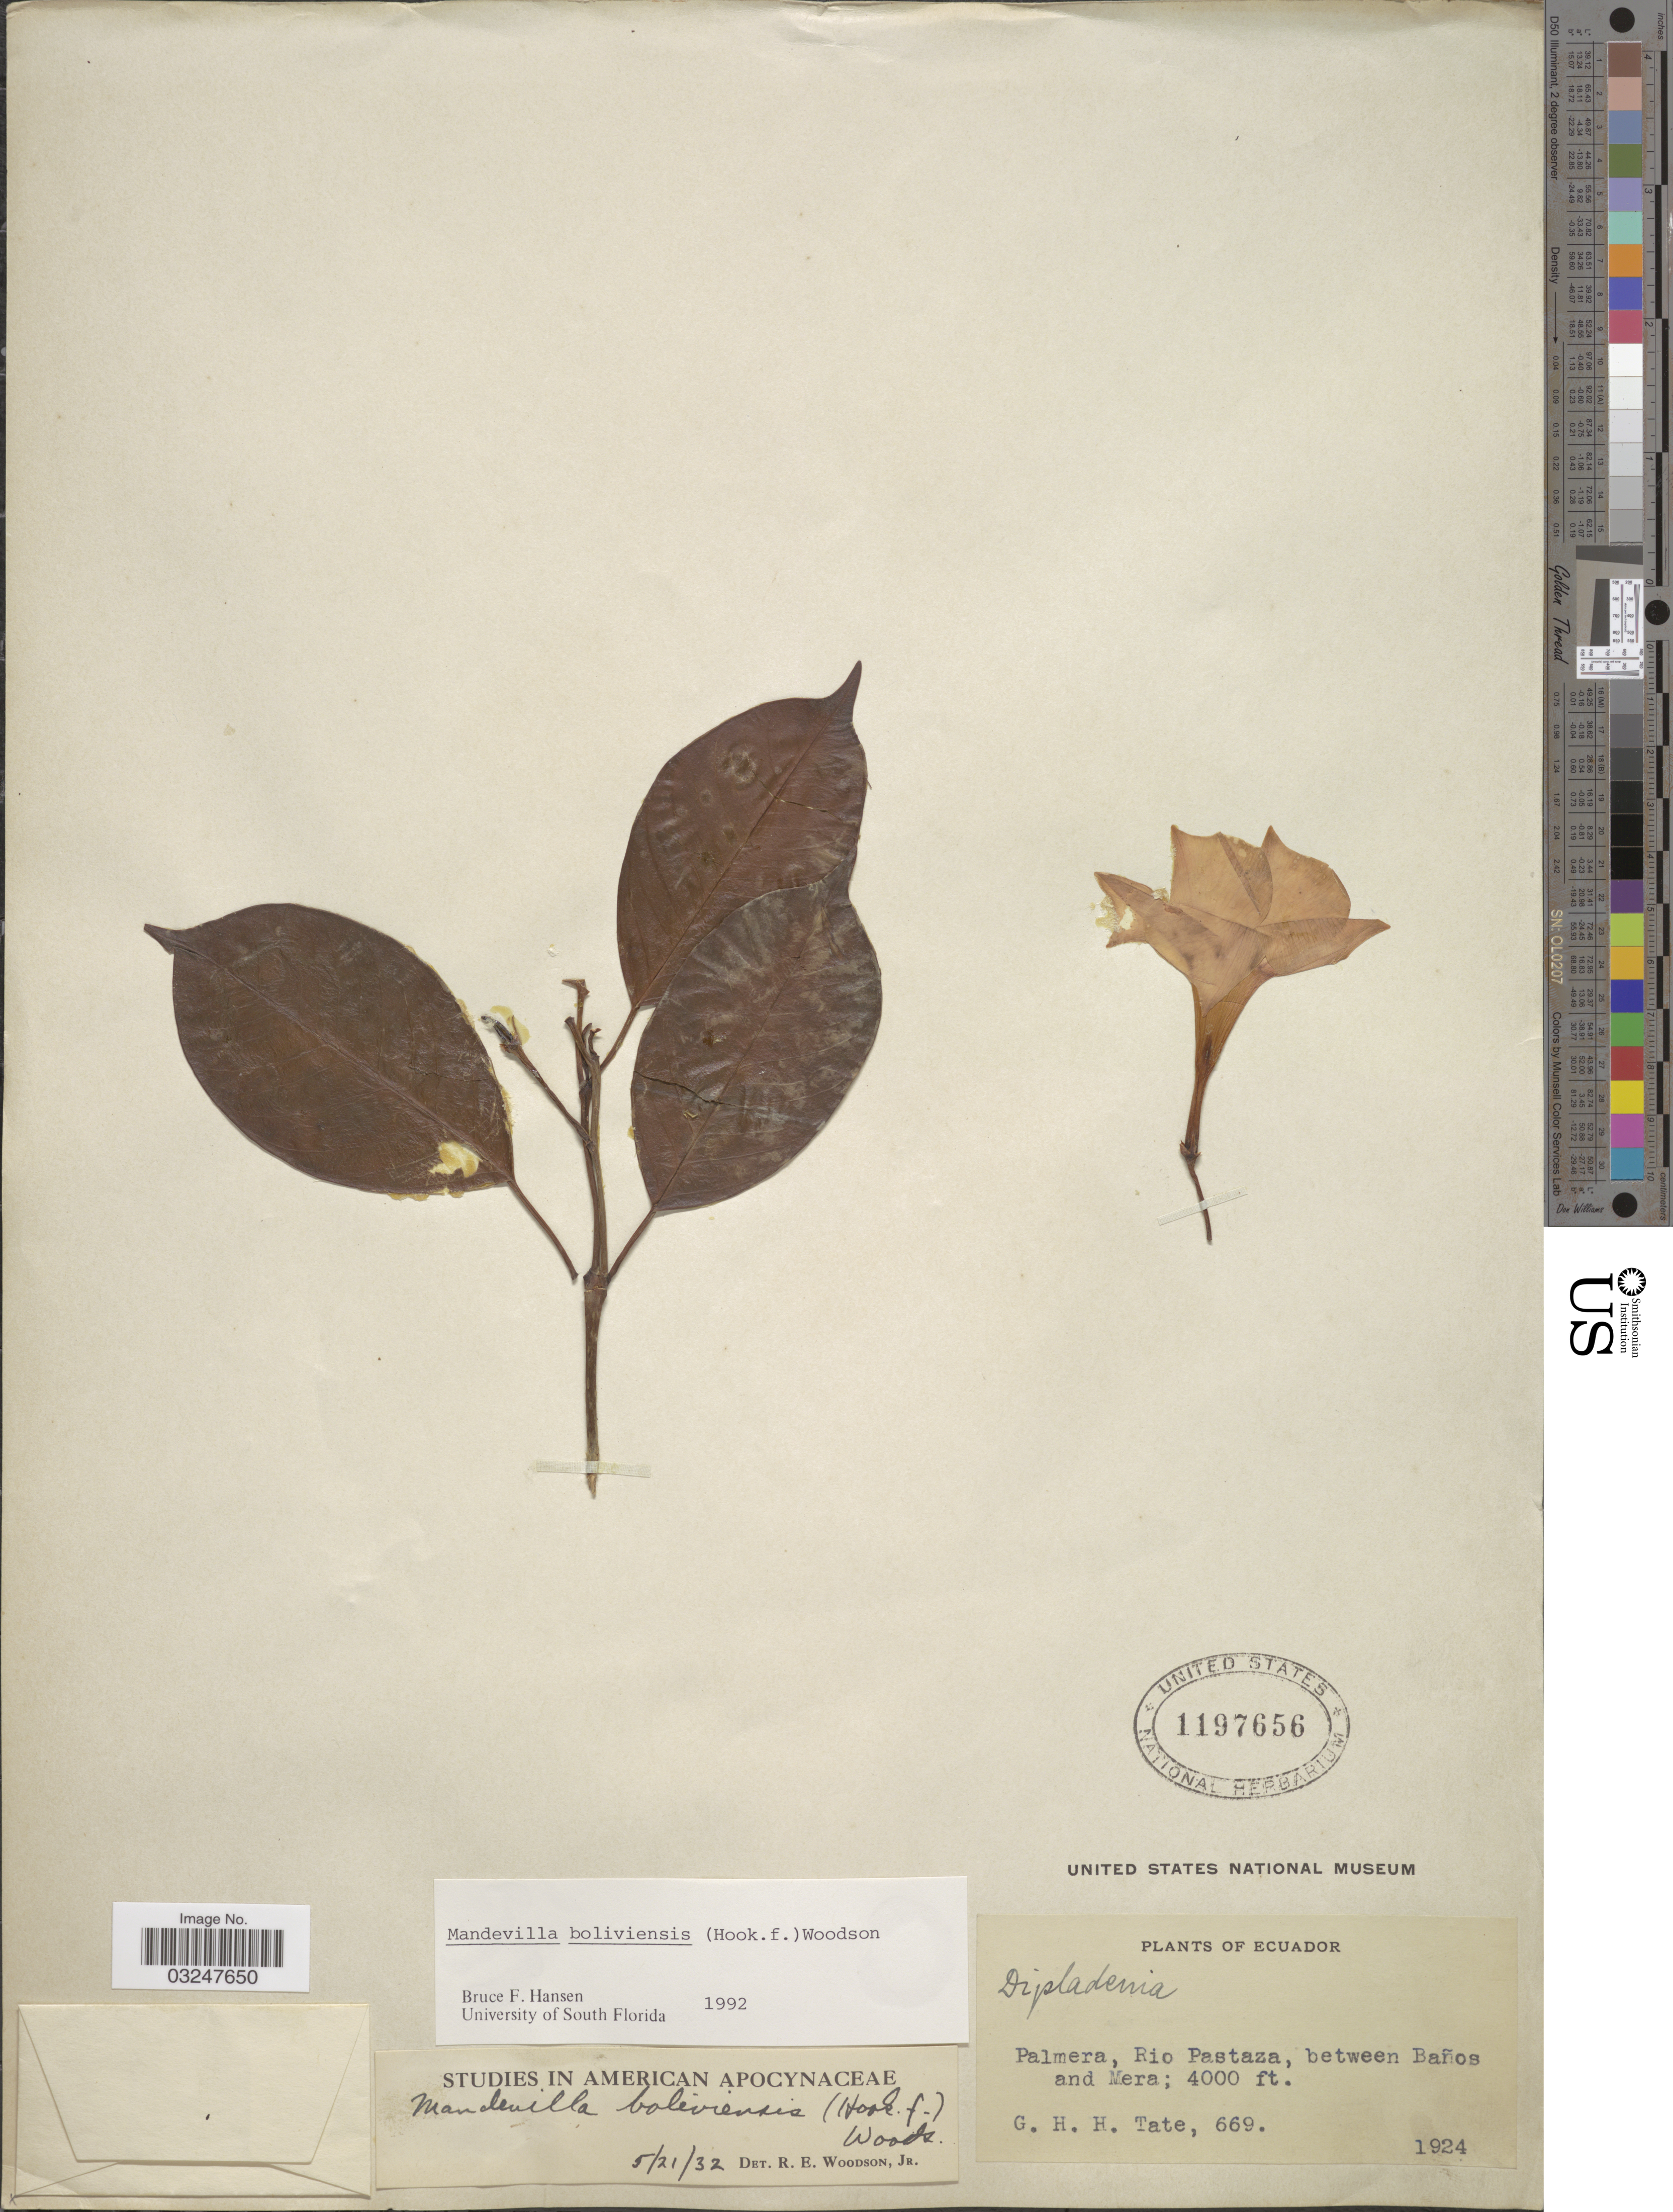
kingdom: Plantae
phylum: Tracheophyta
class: Magnoliopsida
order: Gentianales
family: Apocynaceae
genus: Mandevilla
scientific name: Mandevilla boliviensis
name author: (Hook. f.) Woodson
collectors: G. H. H.Tate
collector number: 669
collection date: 1924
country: Ecuador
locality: Palmera, Rio Pastaza, between Baños and Mera.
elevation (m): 1219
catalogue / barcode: US 1197656